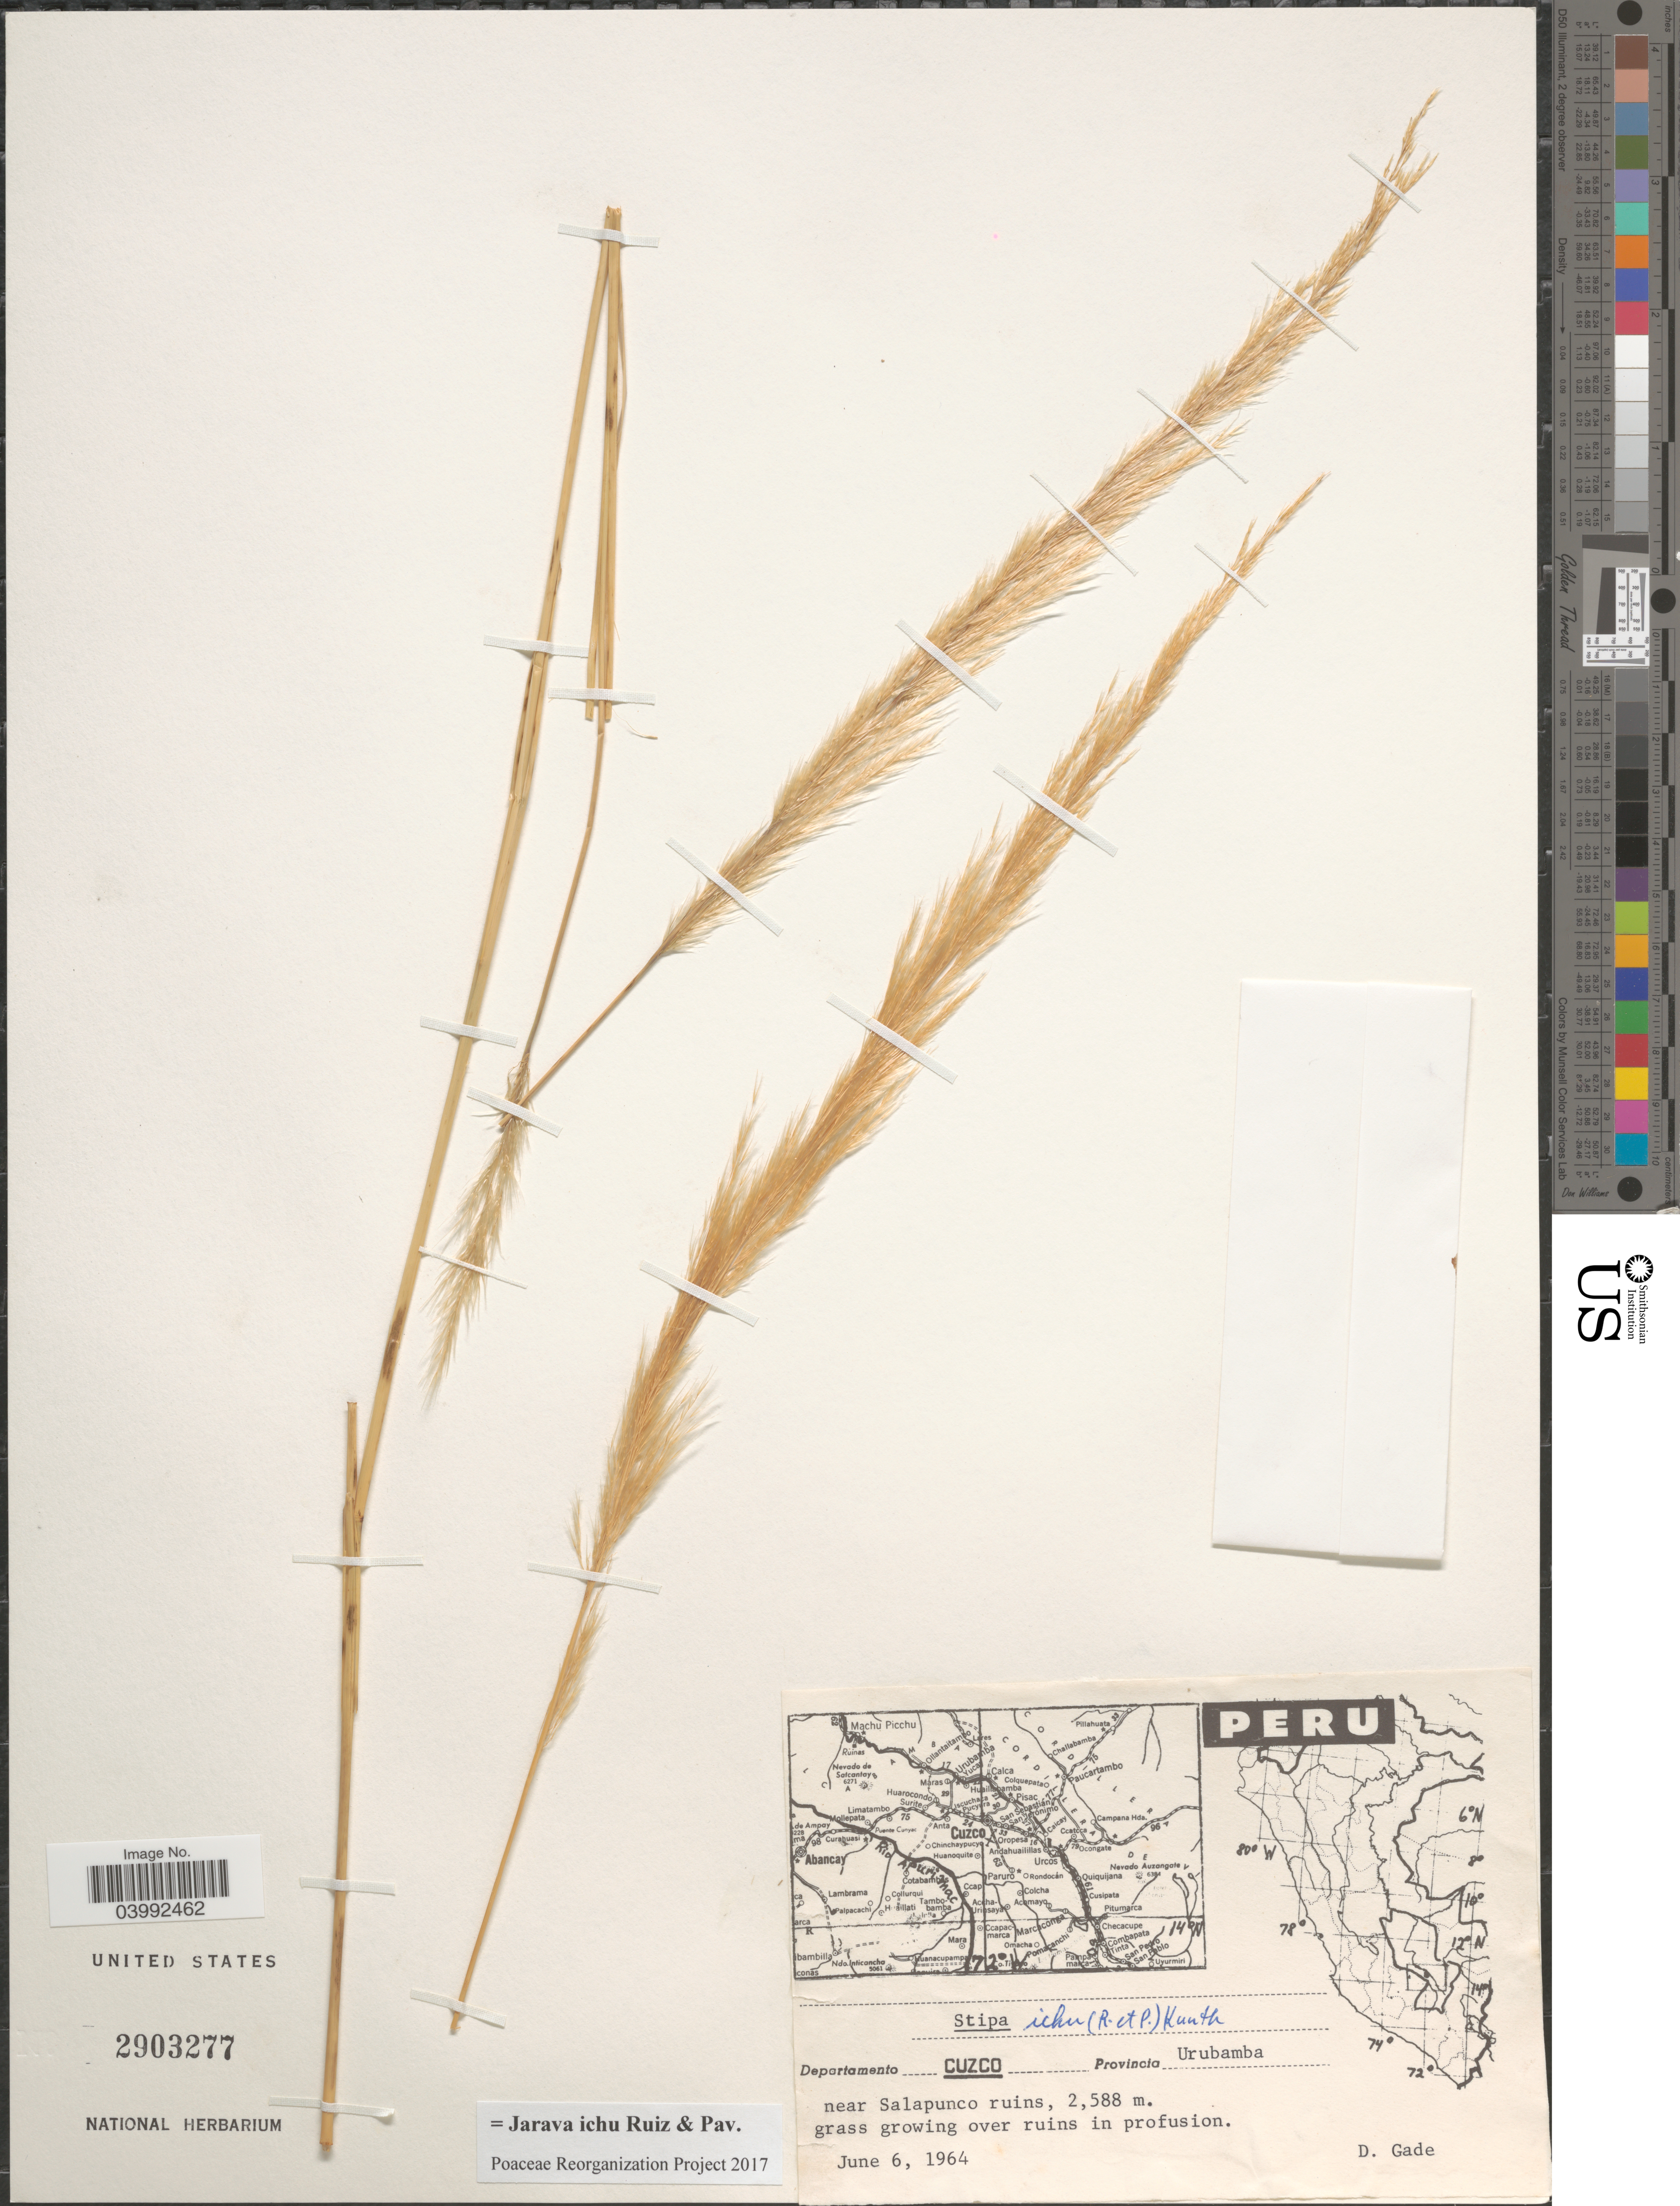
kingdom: Plantae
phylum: Tracheophyta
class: Liliopsida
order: Poales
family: Poaceae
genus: Jarava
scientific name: Jarava ichu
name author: Ruiz & Pav.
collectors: D. Gade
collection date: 1964-06-06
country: Peru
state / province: Cusco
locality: Departamento Cuzco. Provincia Urubamba. Near Salapunco ruins.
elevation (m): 2588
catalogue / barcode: US 2903277